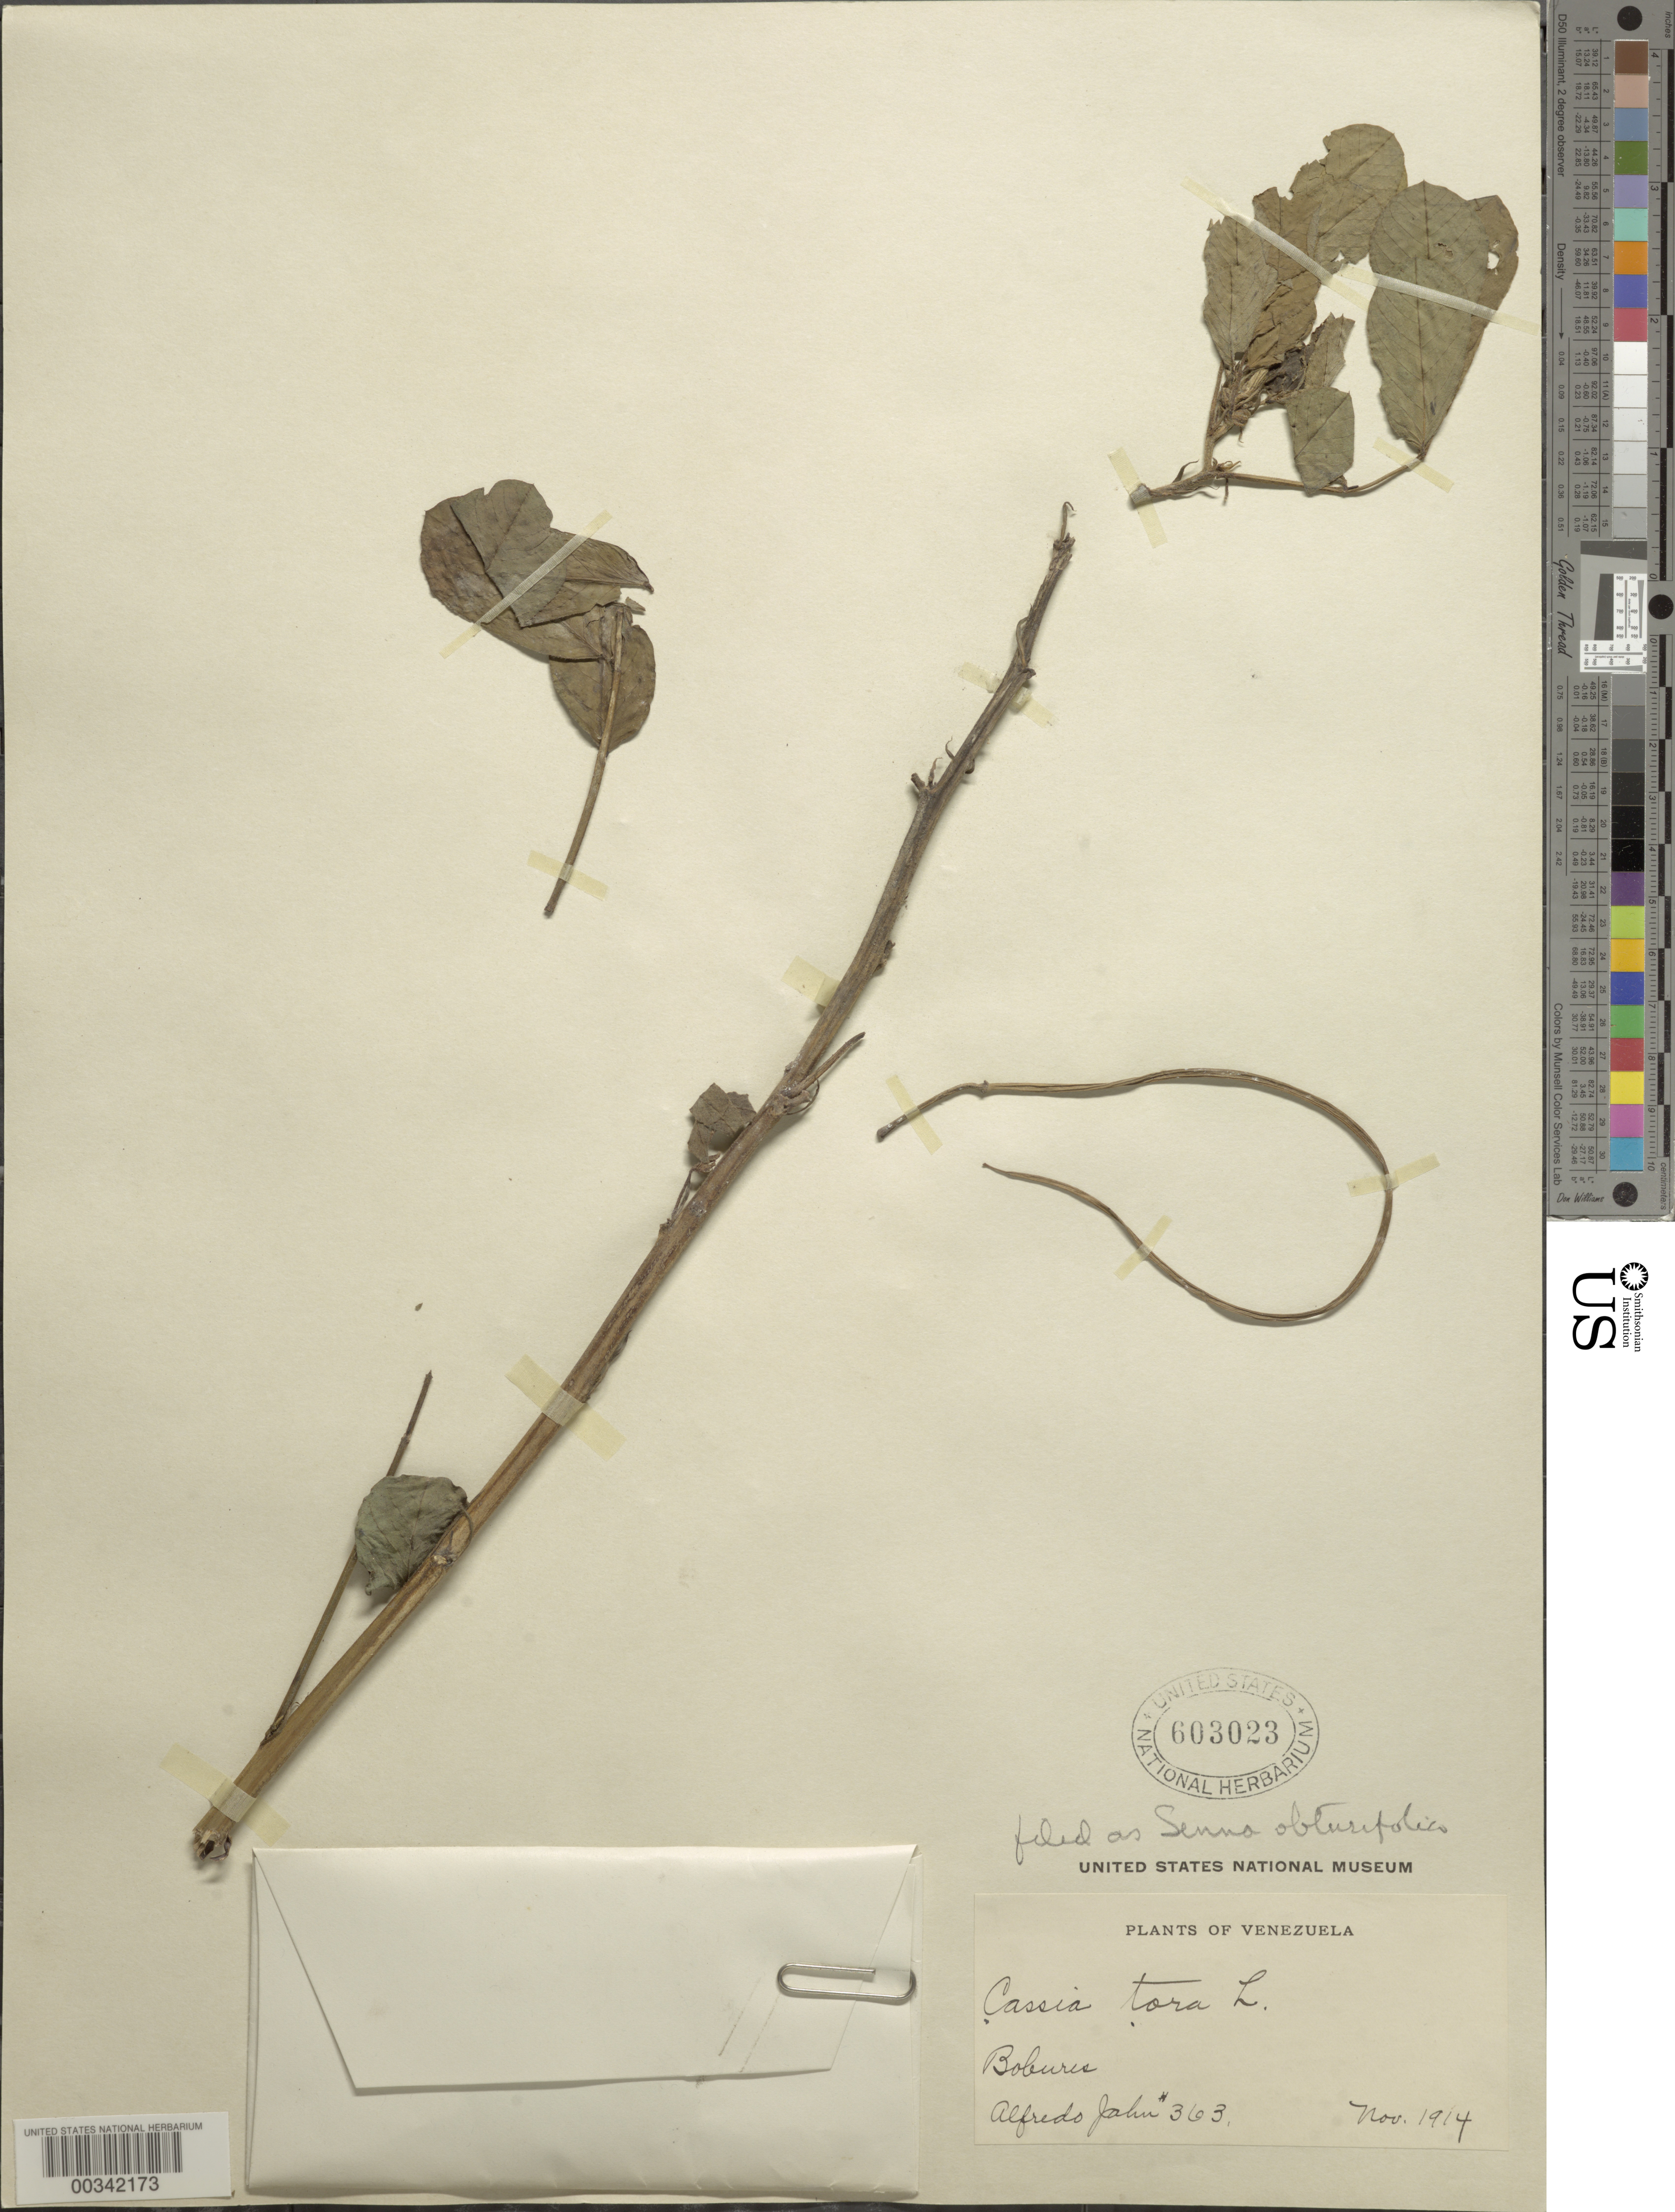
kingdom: Plantae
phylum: Tracheophyta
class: Magnoliopsida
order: Fabales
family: Fabaceae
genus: Senna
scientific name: Senna obtusifolia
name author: (L.) H.S. Irwin & Barneby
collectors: A. Jahn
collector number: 363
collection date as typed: Nov 1914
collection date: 1914-11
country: Venezuela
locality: Bobures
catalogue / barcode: US 603023